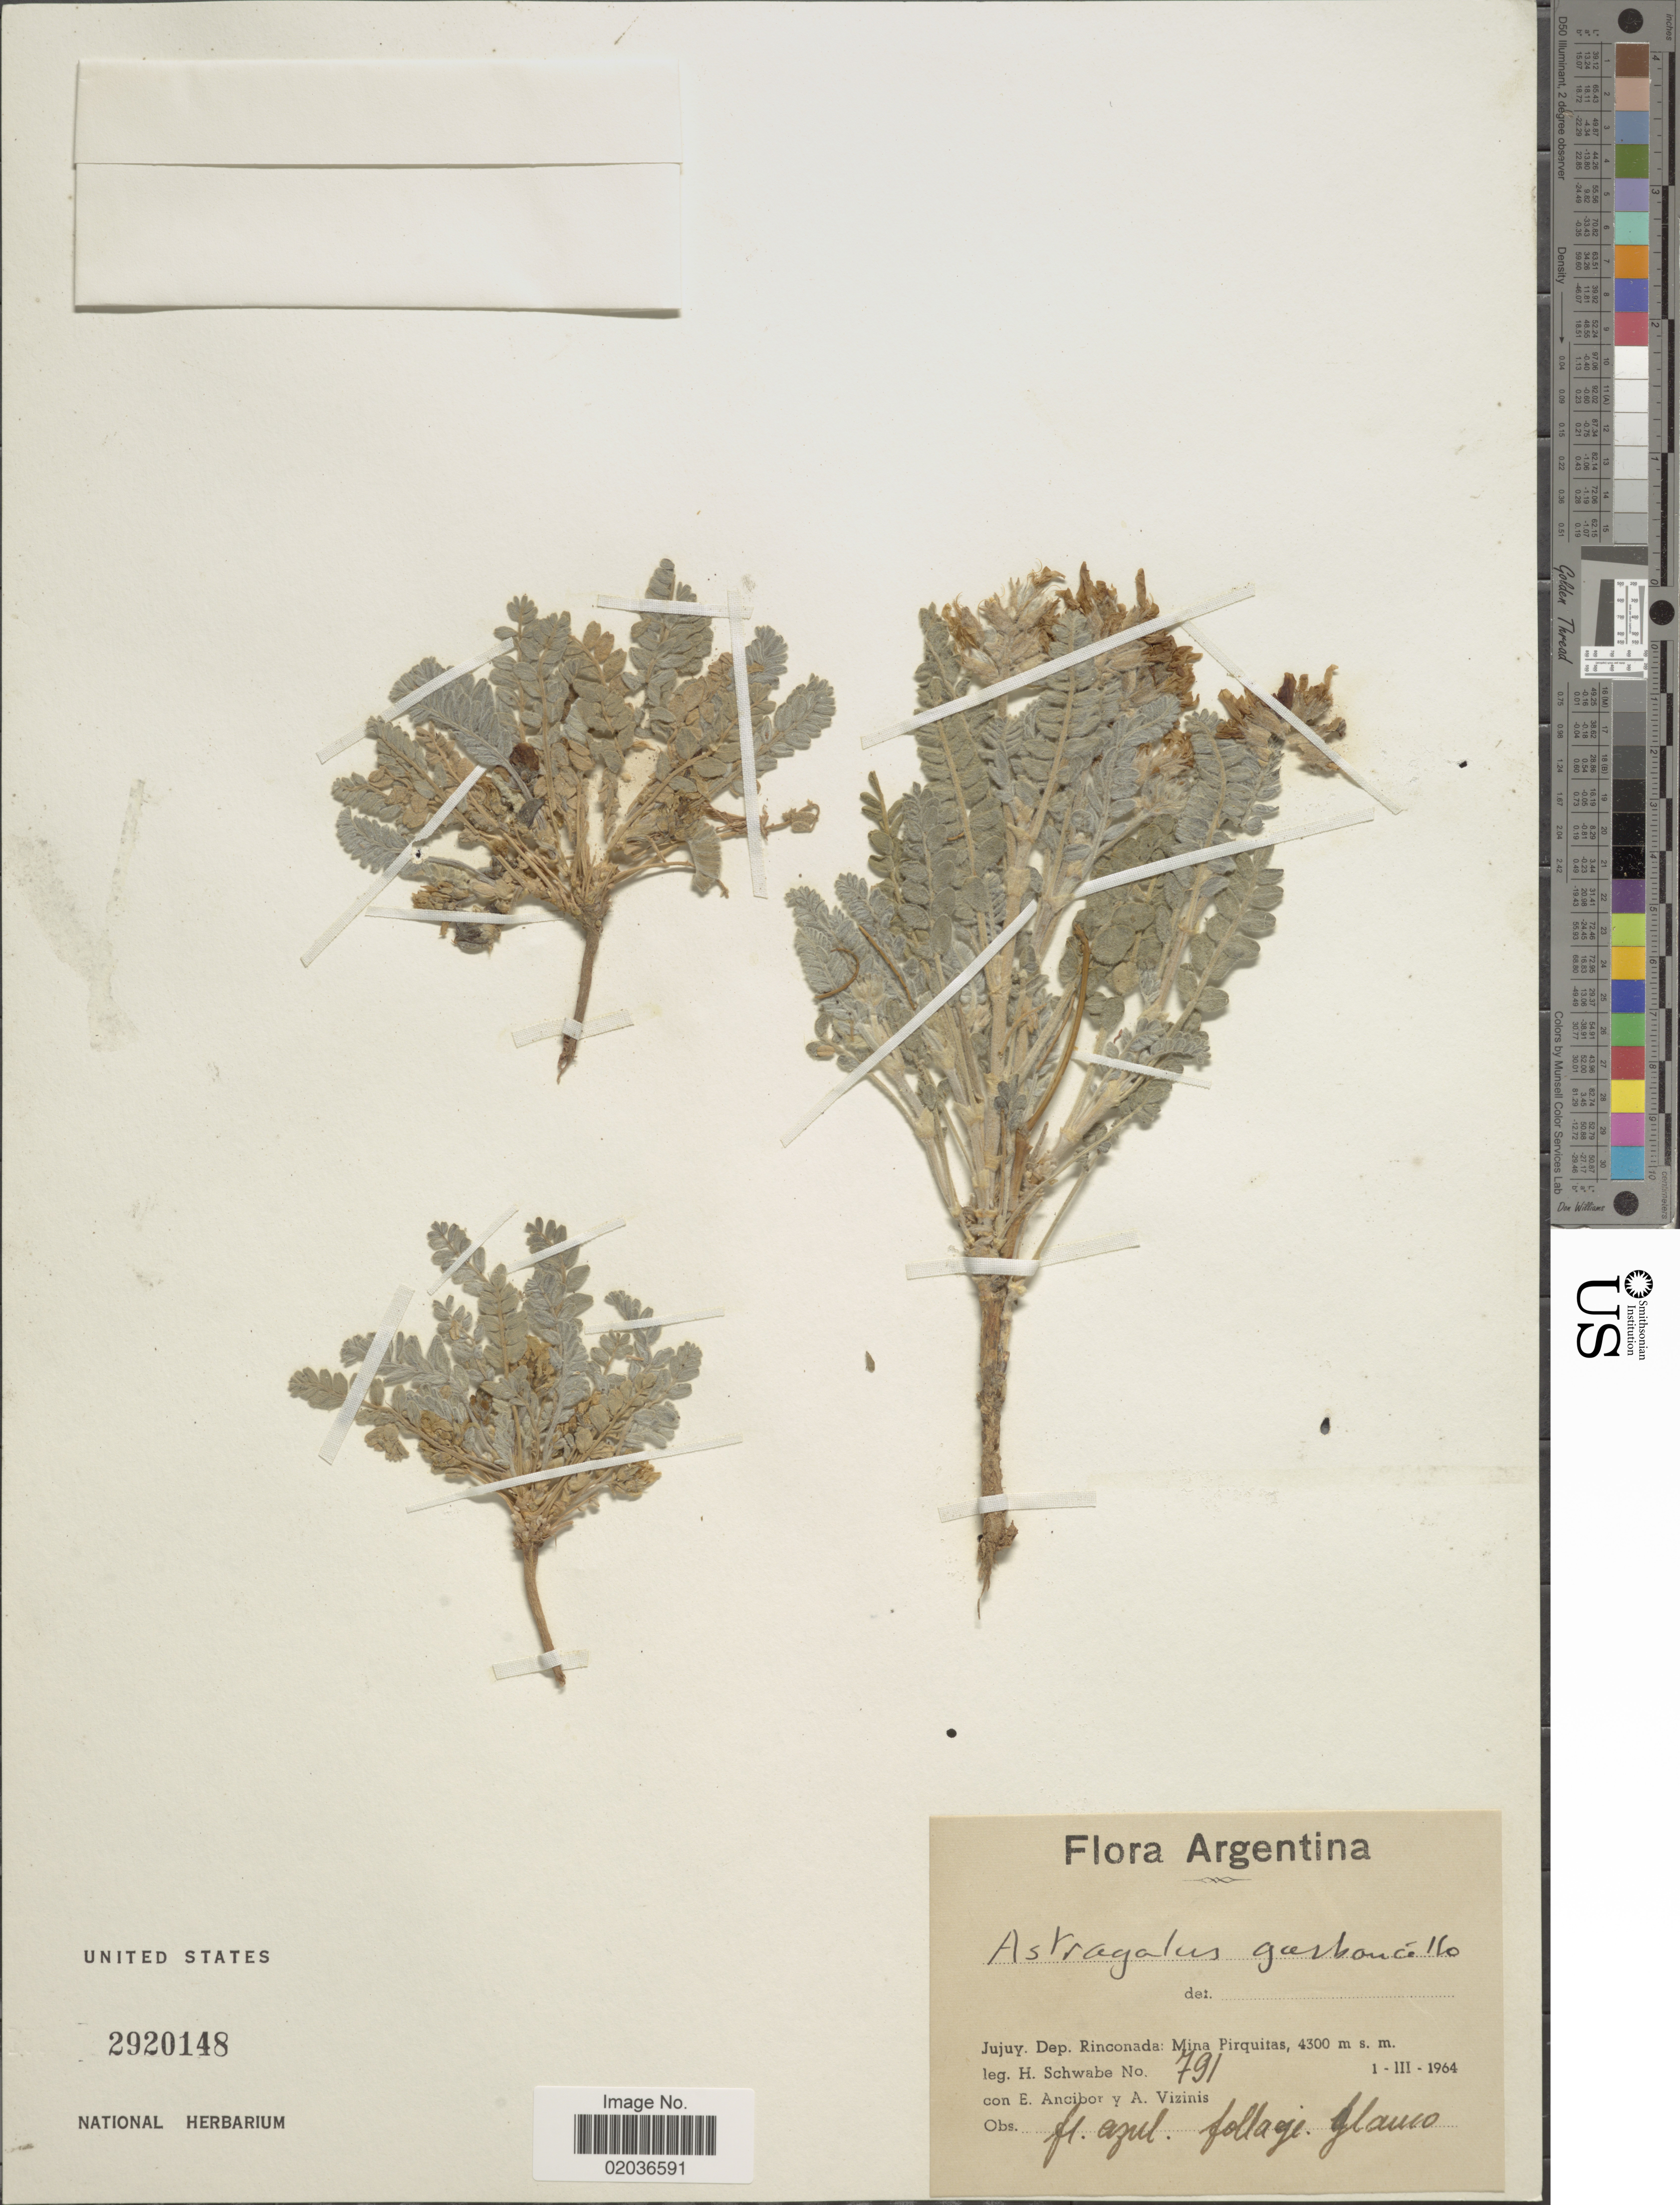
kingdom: Plantae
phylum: Tracheophyta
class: Magnoliopsida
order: Fabales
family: Fabaceae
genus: Astragalus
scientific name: Astragalus garbancillo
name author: Cav.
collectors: H. Schwabe, E. Ancibor & A. Vizinis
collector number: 791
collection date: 1964-03-01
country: Argentina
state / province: Jujuy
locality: Jujuy, Dep. Rinconada: Mina Pirquitas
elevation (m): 4300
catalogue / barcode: US 2920148